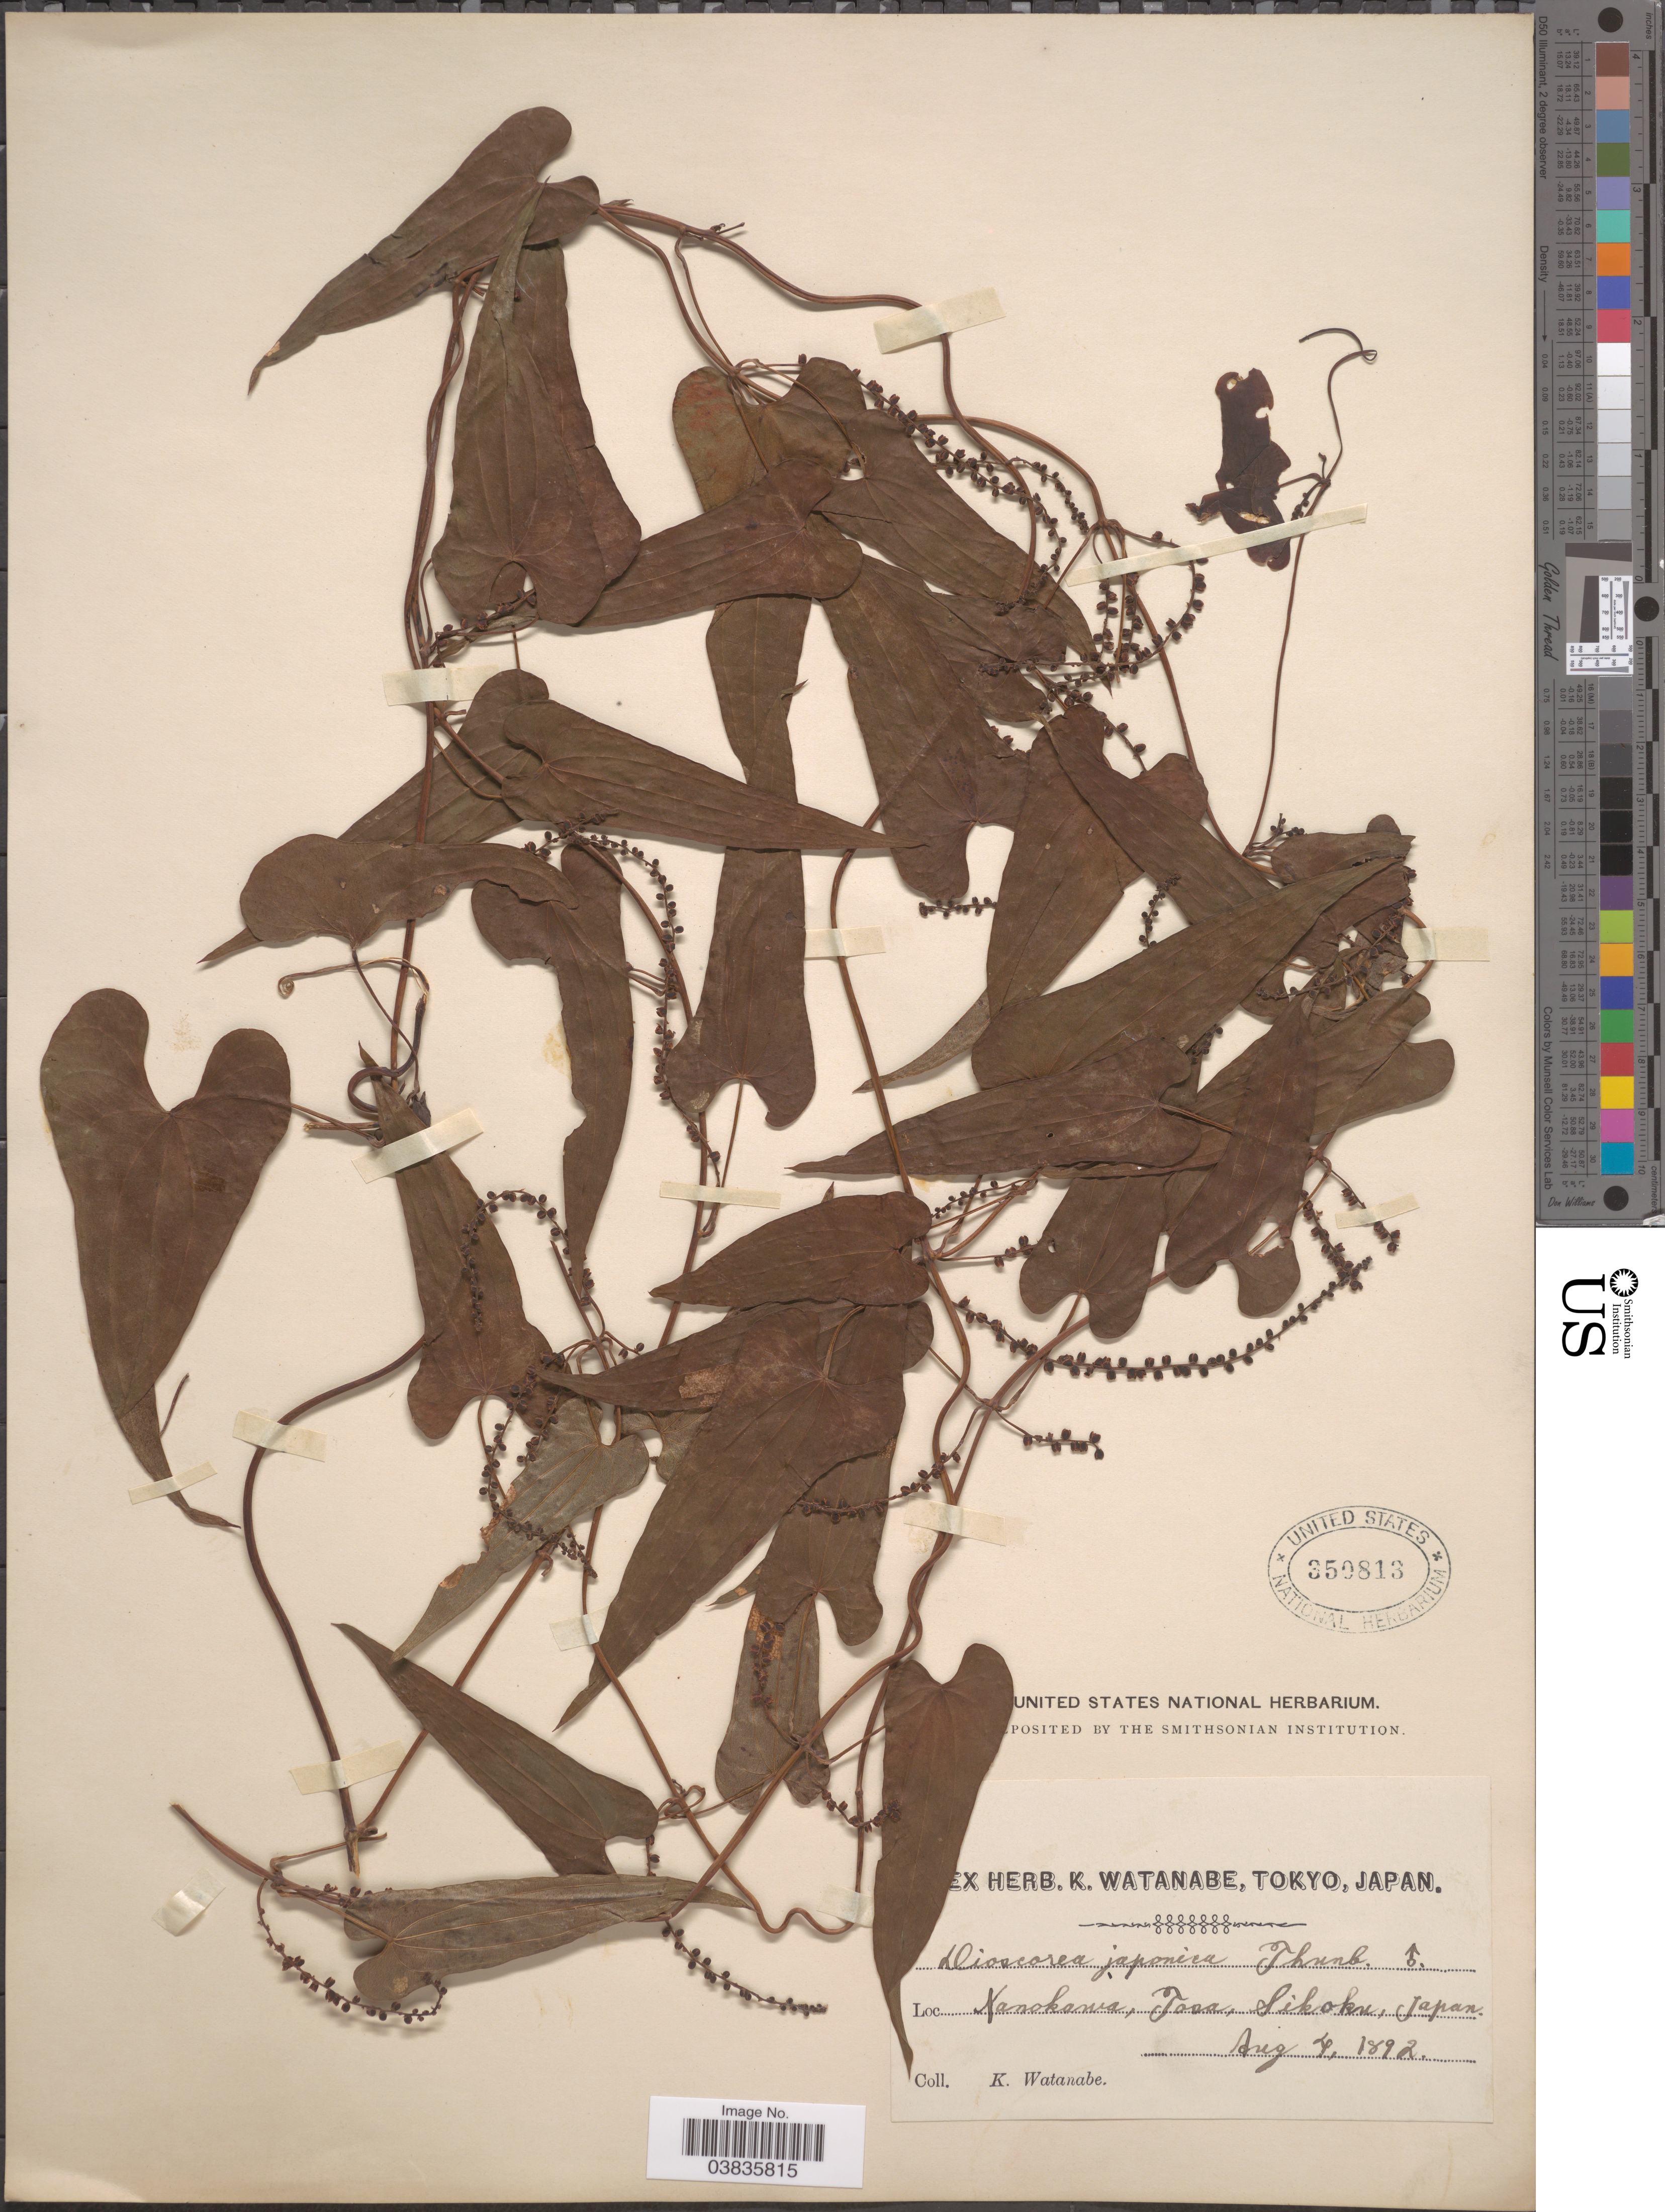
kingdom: Plantae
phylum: Tracheophyta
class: Liliopsida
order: Dioscoreales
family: Dioscoreaceae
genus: Dioscorea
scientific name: Dioscorea japonica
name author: Thunb.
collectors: K. Watanabe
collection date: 1892-08-04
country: Japan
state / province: Tokyo, Federal City of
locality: Nanokawa, Tosa, Sikoku.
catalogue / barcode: US 350813